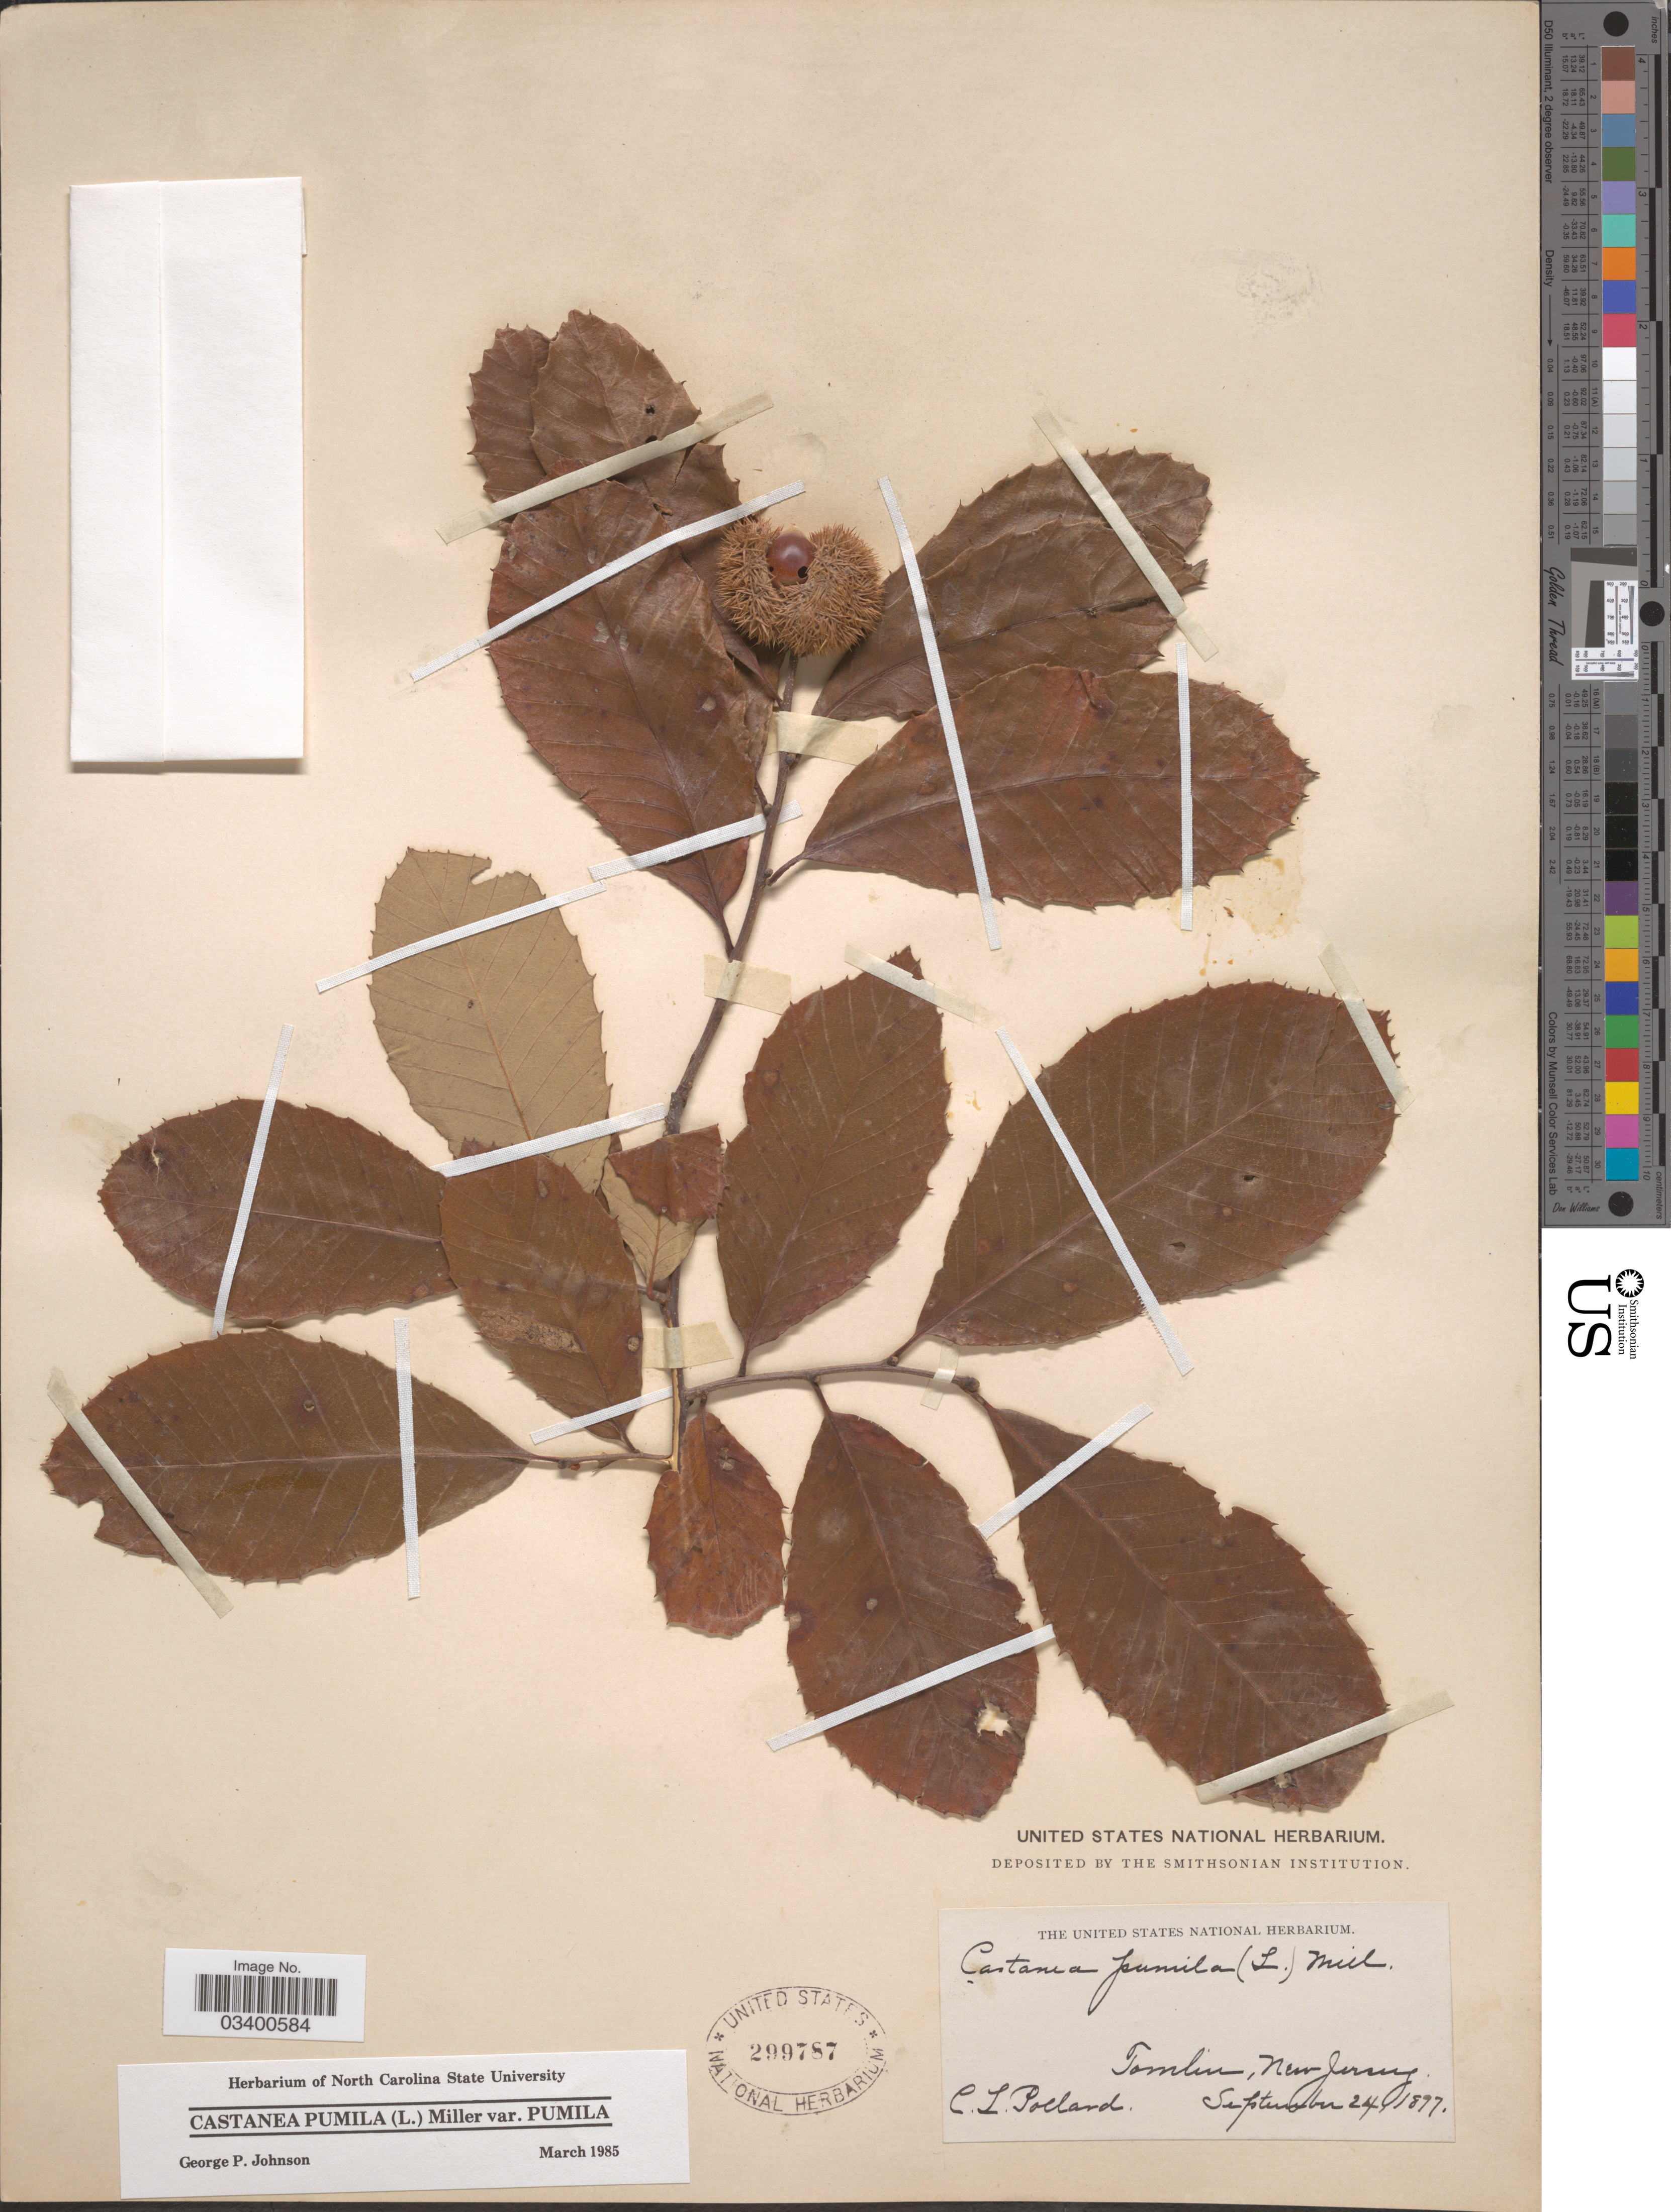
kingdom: Plantae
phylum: Tracheophyta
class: Magnoliopsida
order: Fagales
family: Fagaceae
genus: Castanea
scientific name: Castanea pumila var. pumila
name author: (L.) Mill.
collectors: C. L. Pollard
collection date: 1897-09-24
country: United States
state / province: New Jersey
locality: Tomlin.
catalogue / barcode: US 299787